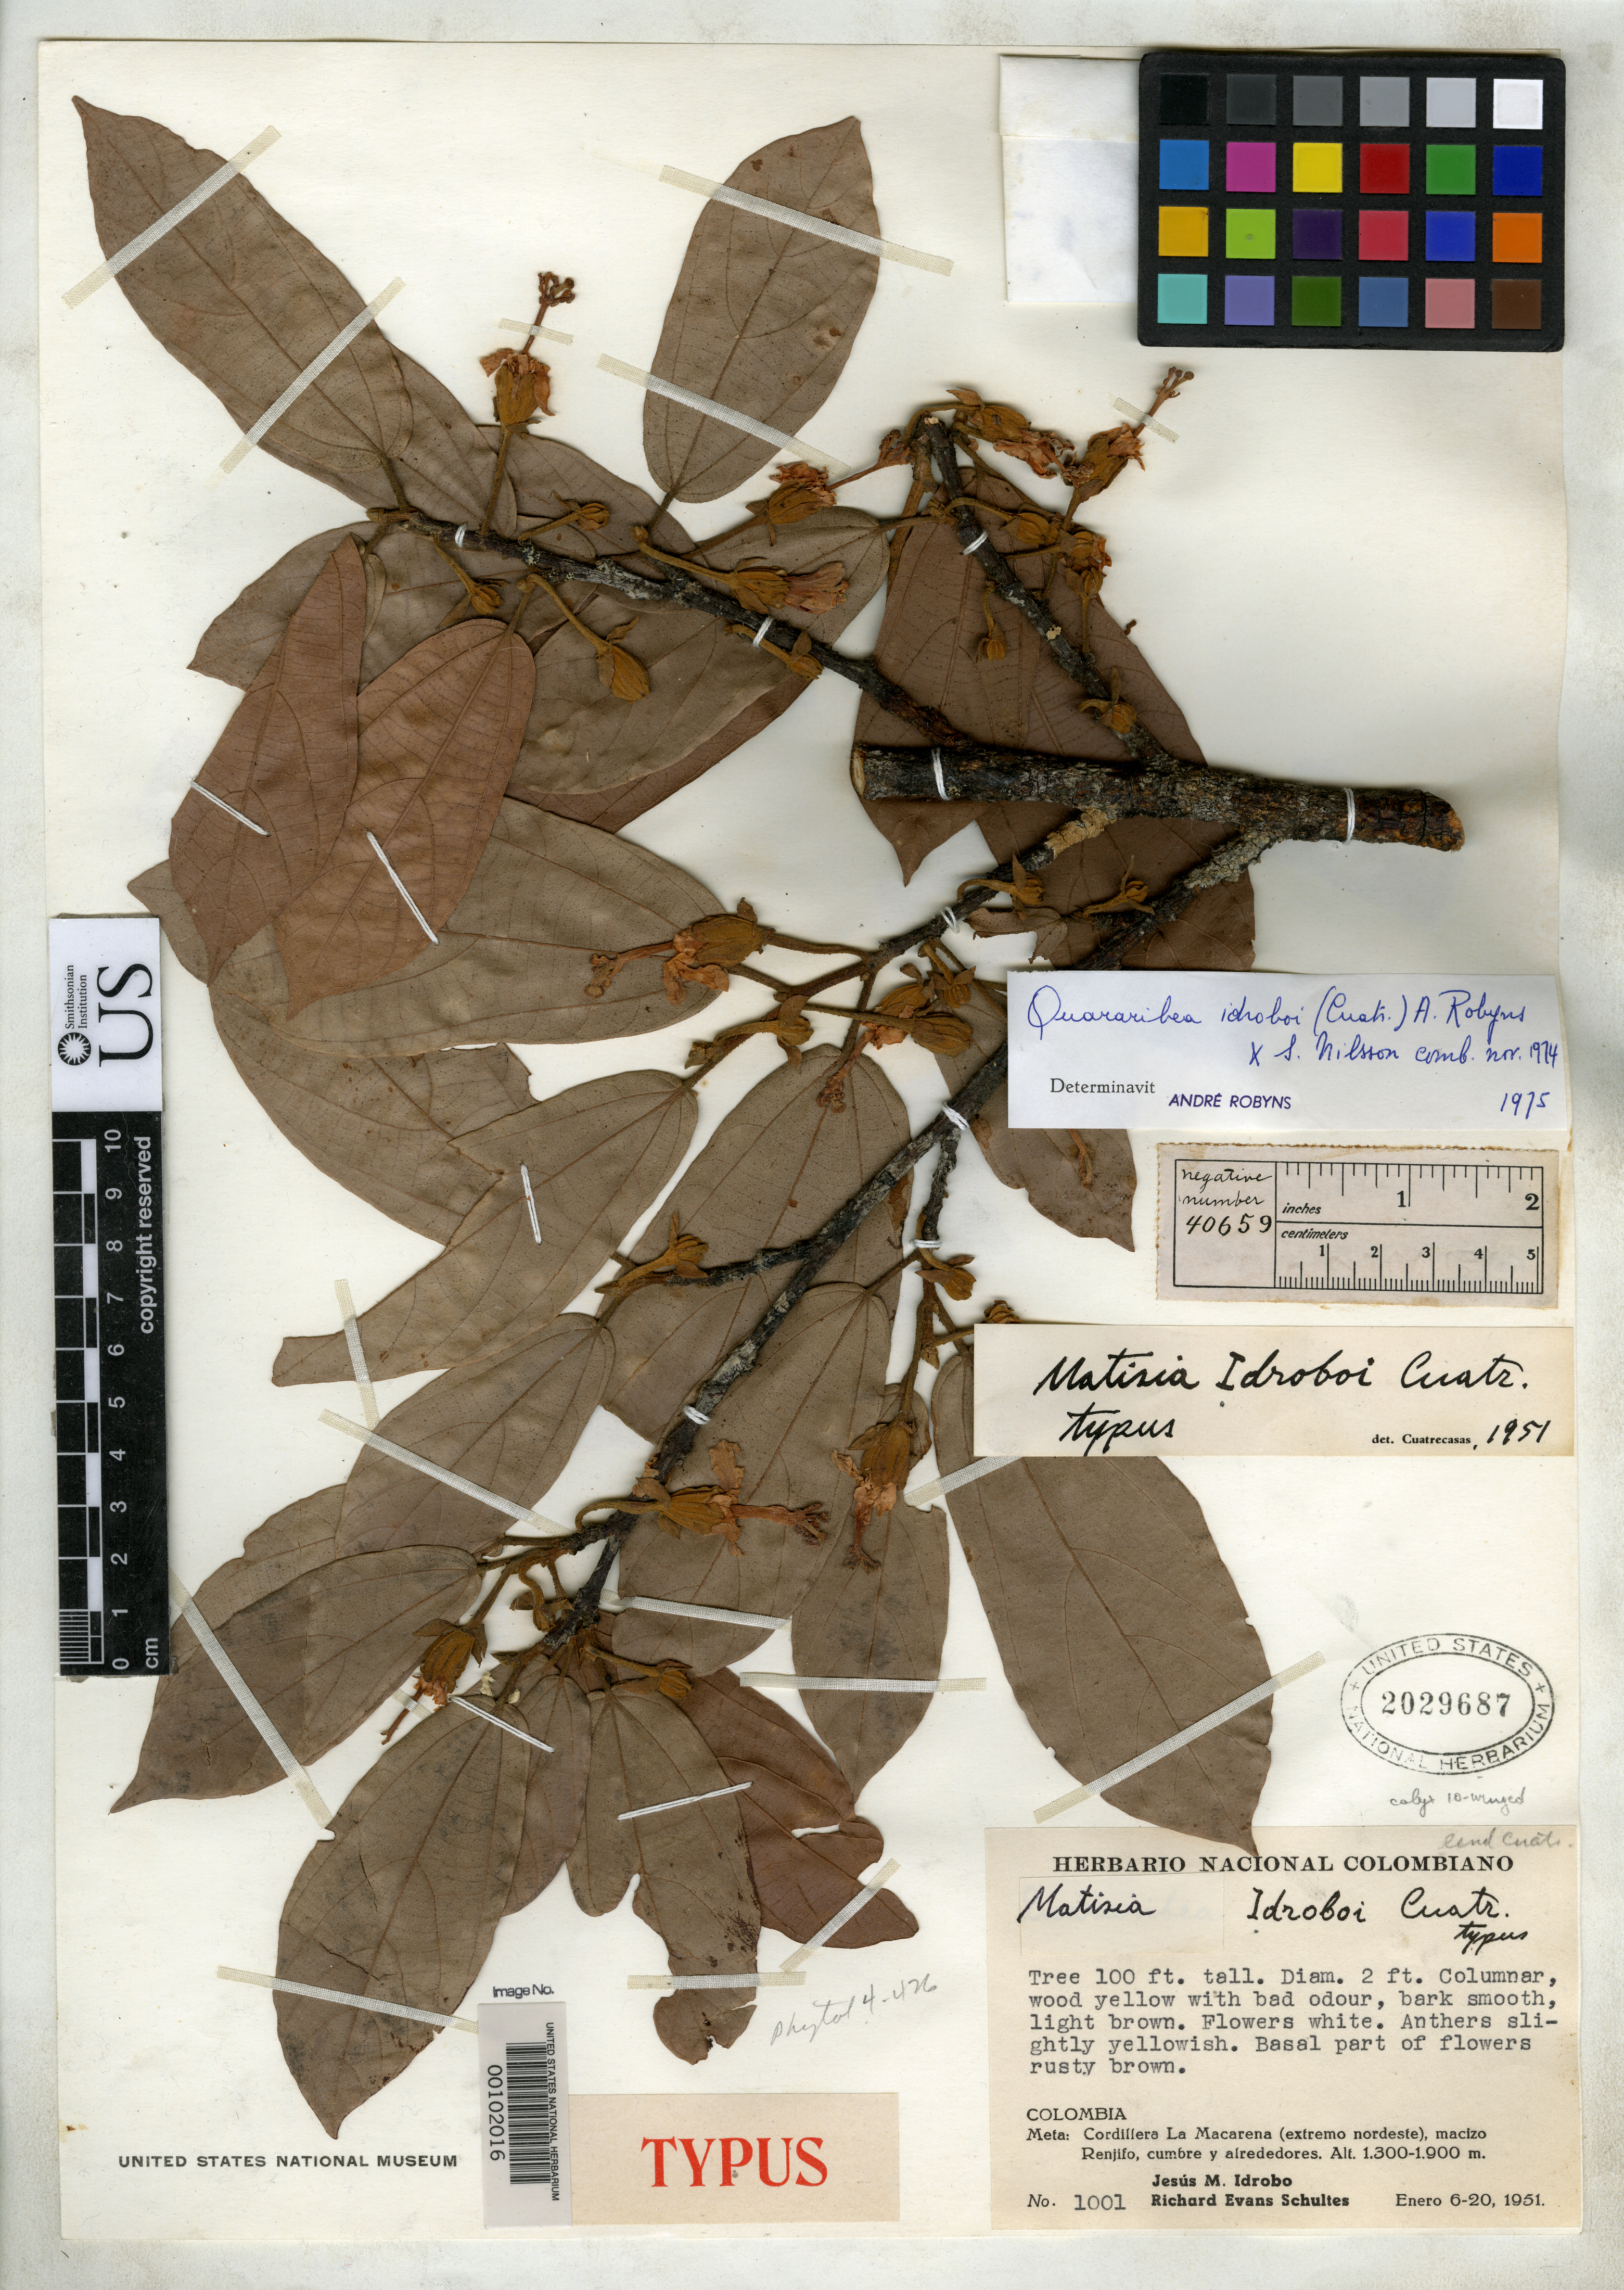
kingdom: Plantae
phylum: Tracheophyta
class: Magnoliopsida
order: Malvales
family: Malvaceae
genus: Matisia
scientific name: Matisia idroboi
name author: Cuatrec.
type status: Holotype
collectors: R. E. Schultes & J. M. Idrobo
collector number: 1001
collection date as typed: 06 Jan 1951 to 20 Jan 1951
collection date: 1951-01-06/1951-01-20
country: Colombia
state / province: Meta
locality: Cordillera la Macarena.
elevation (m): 1300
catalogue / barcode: US 2029687